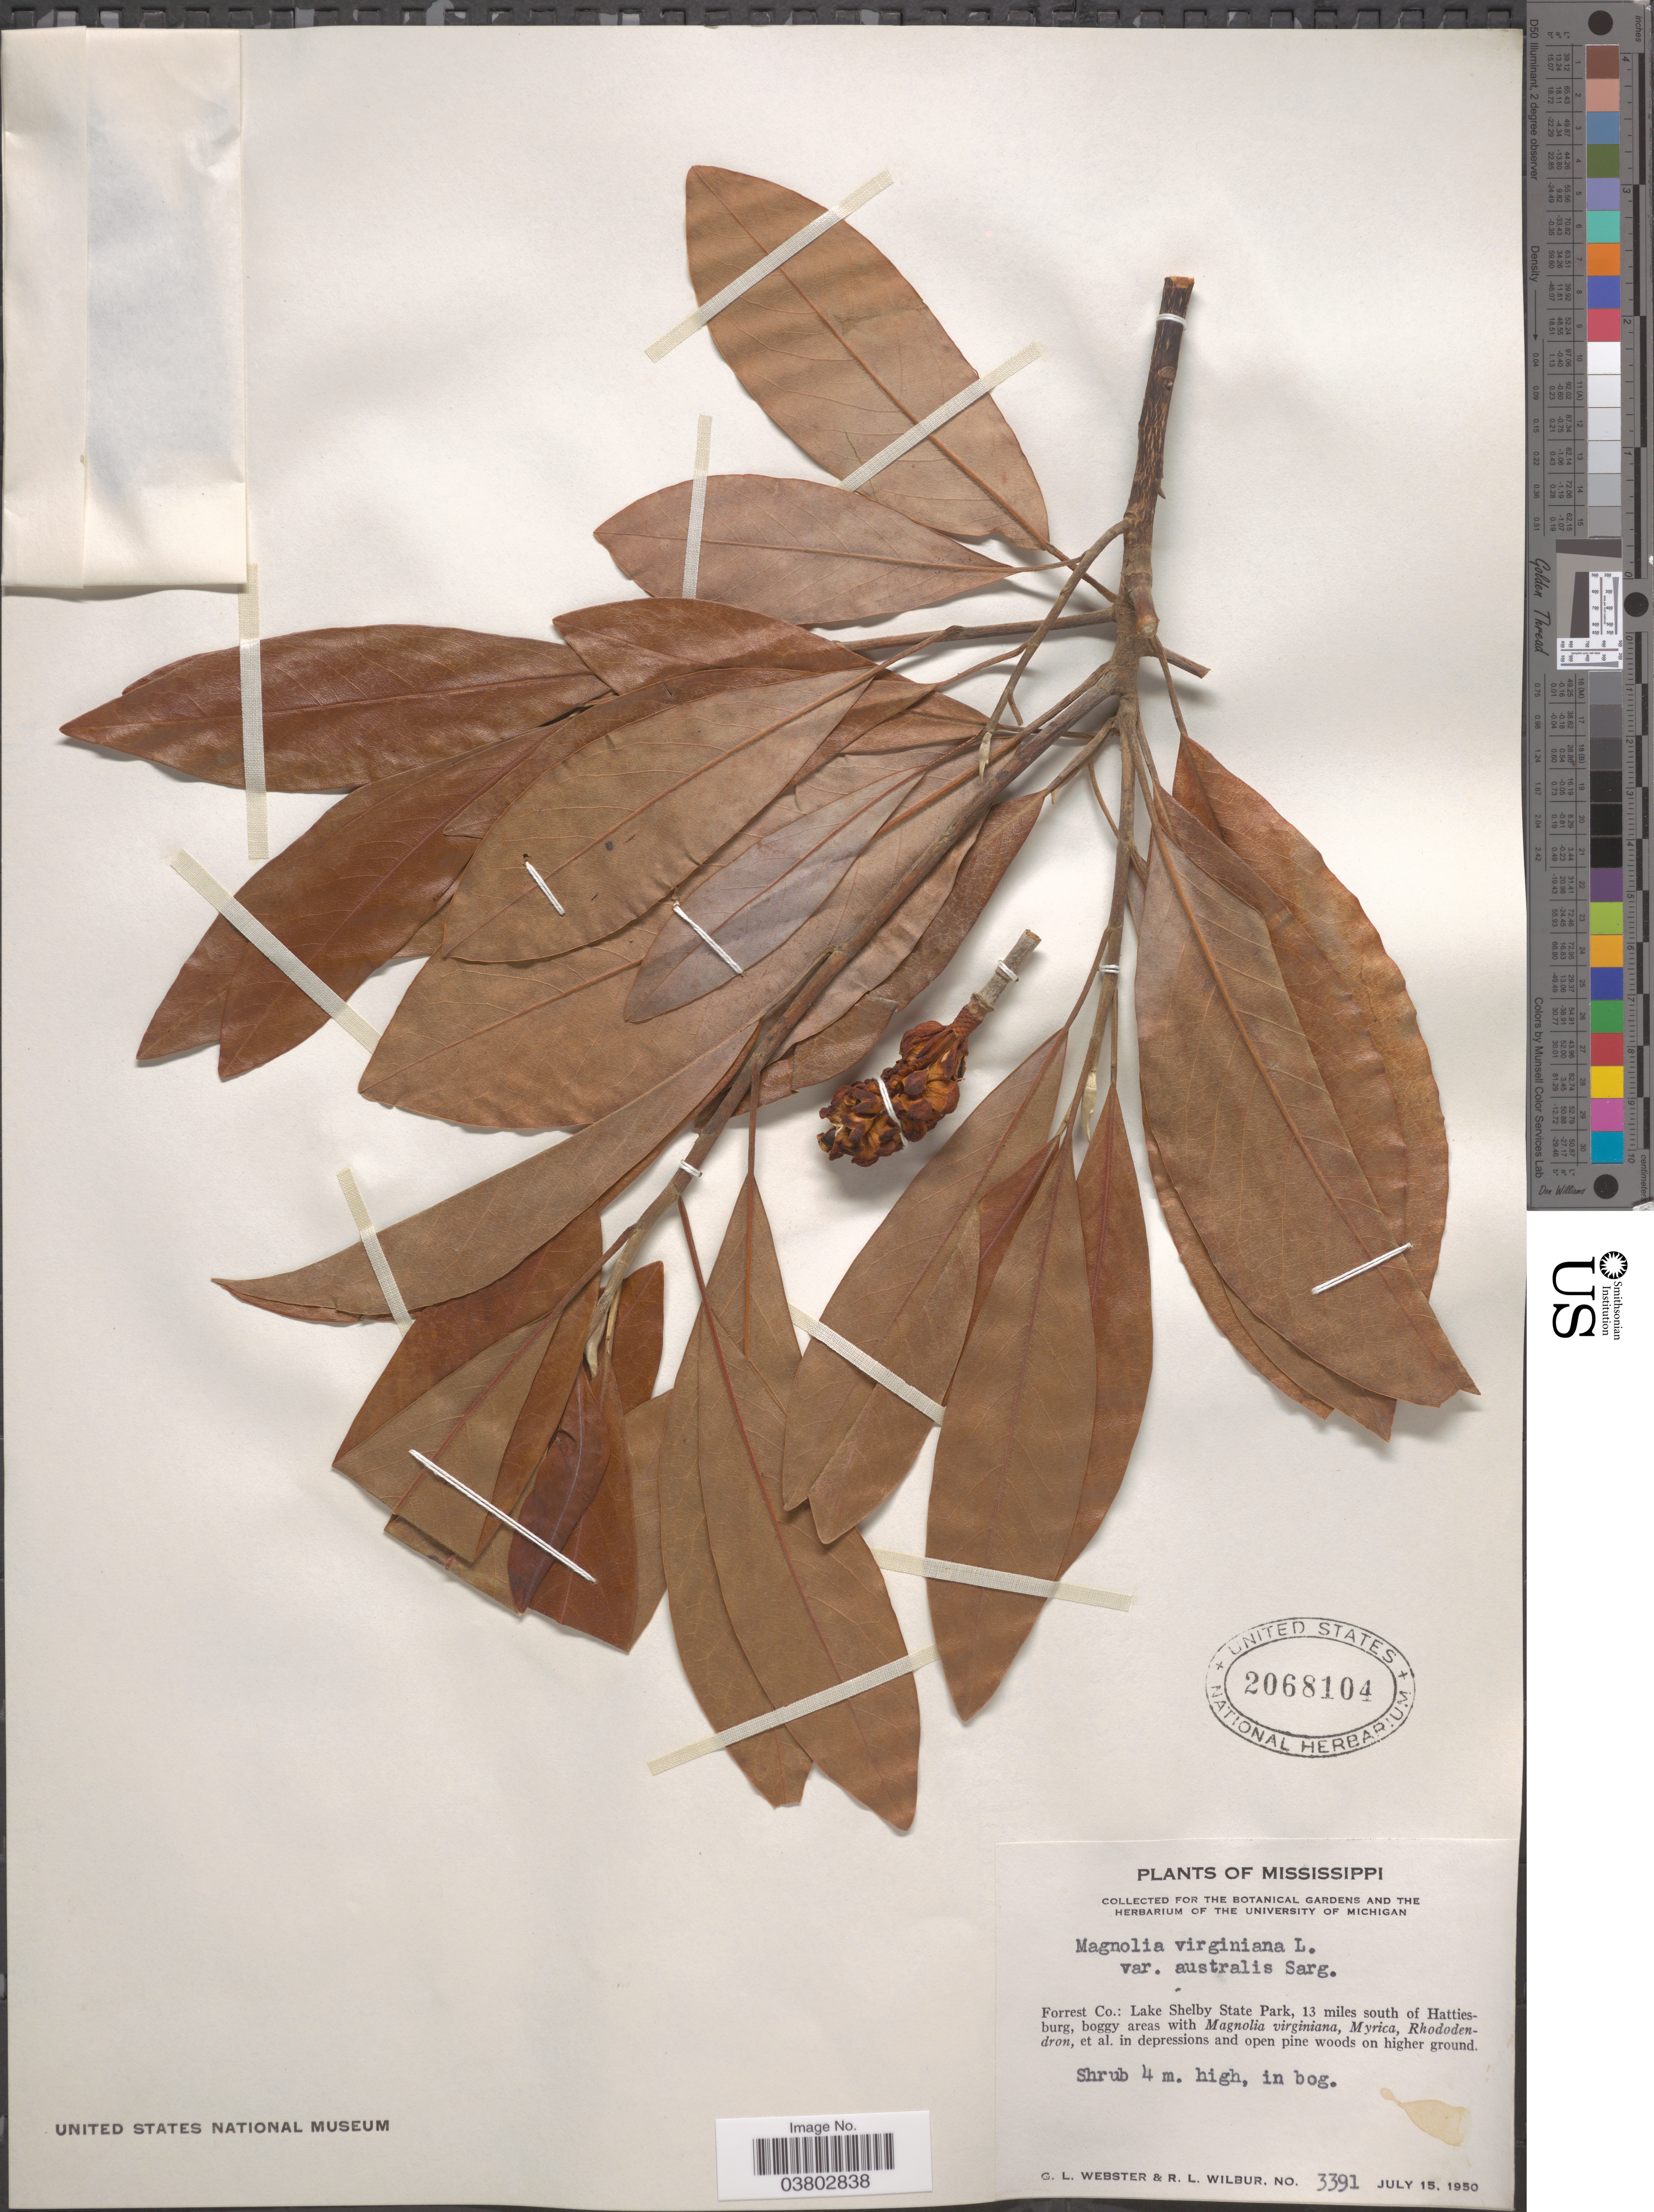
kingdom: Plantae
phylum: Tracheophyta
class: Magnoliopsida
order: Magnoliales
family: Magnoliaceae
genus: Magnolia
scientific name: Magnolia virginiana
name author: L.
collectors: G. L. Webster & R. L. Wilbur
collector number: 3391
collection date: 1950-07-15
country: United States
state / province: Mississippi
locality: Forrest Co.: Lake Shelby State Park, 13 miles south of Hattiesburg.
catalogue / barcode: US 2068104